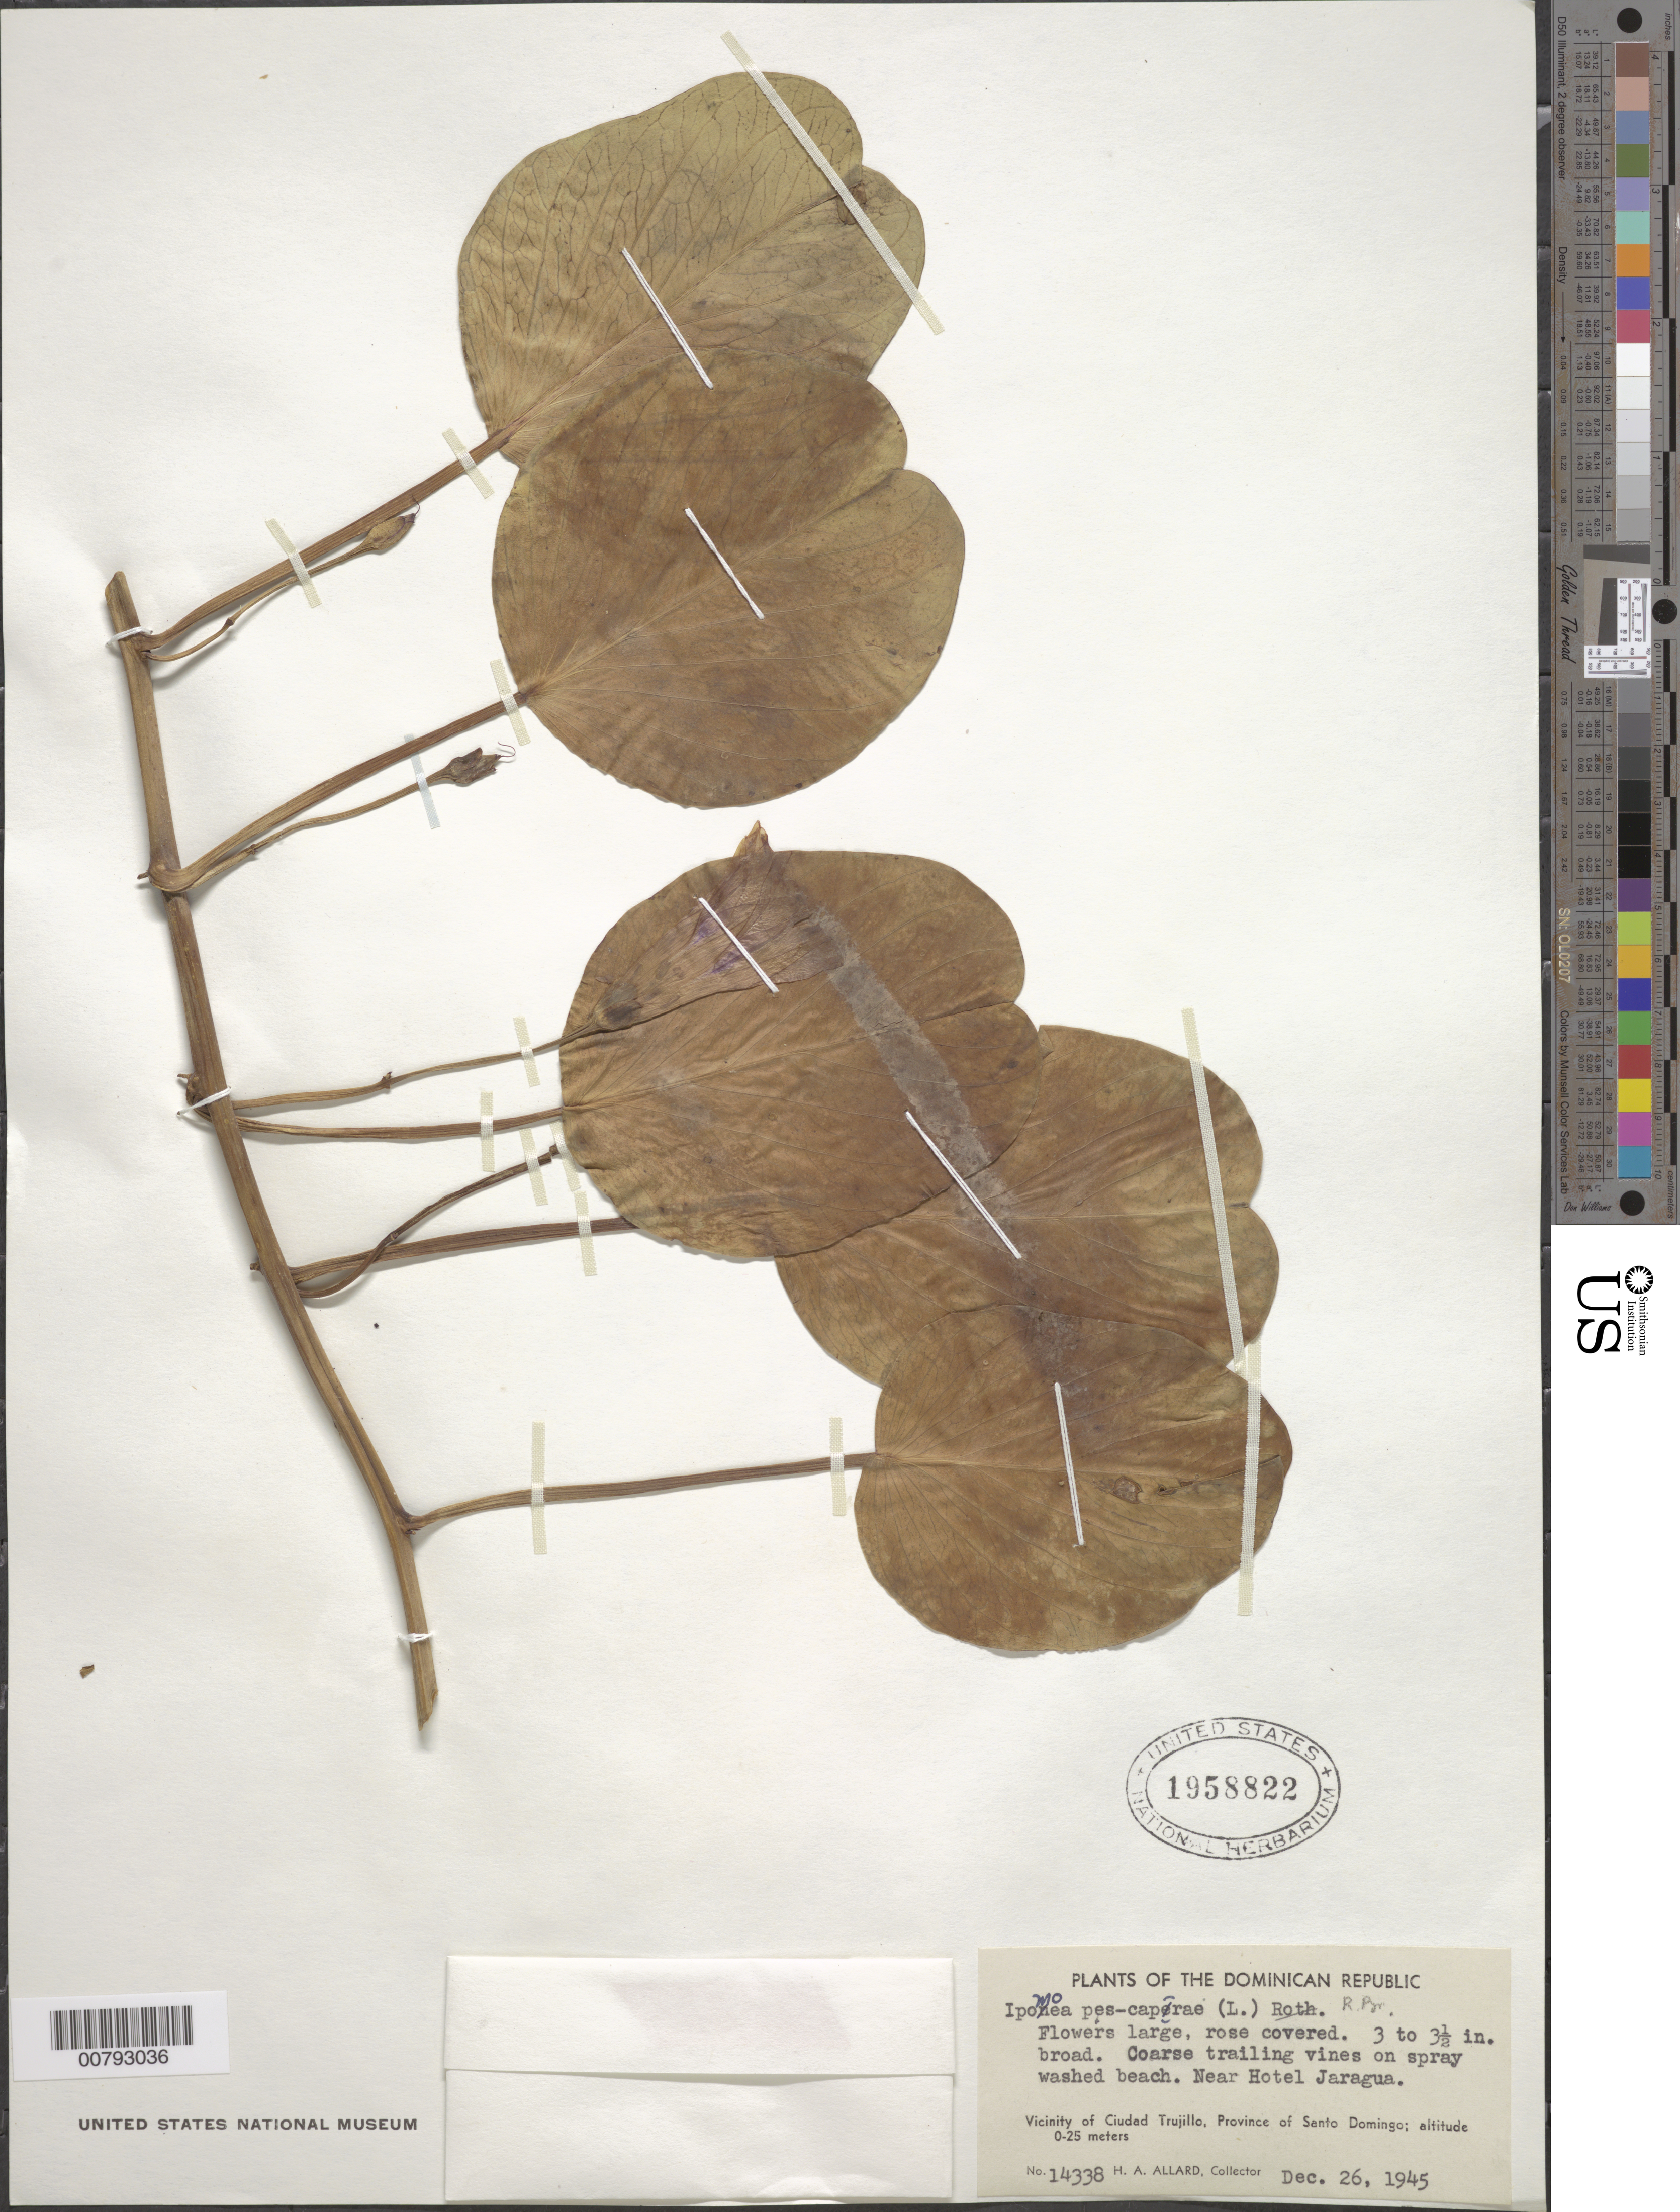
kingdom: Plantae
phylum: Tracheophyta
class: Magnoliopsida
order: Solanales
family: Convolvulaceae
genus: Ipomoea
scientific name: Ipomoea pes-caprae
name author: (L.) R. Br.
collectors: H. A. Allard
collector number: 14338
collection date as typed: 26 Dec 1945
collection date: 1945-12-26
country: Dominican Republic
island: Hispaniola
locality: Province of Santo Domingo, vicinity of Ciudad Trujillo, near Hotel Jaragua.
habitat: On spray washed beach.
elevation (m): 0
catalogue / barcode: US 1958822